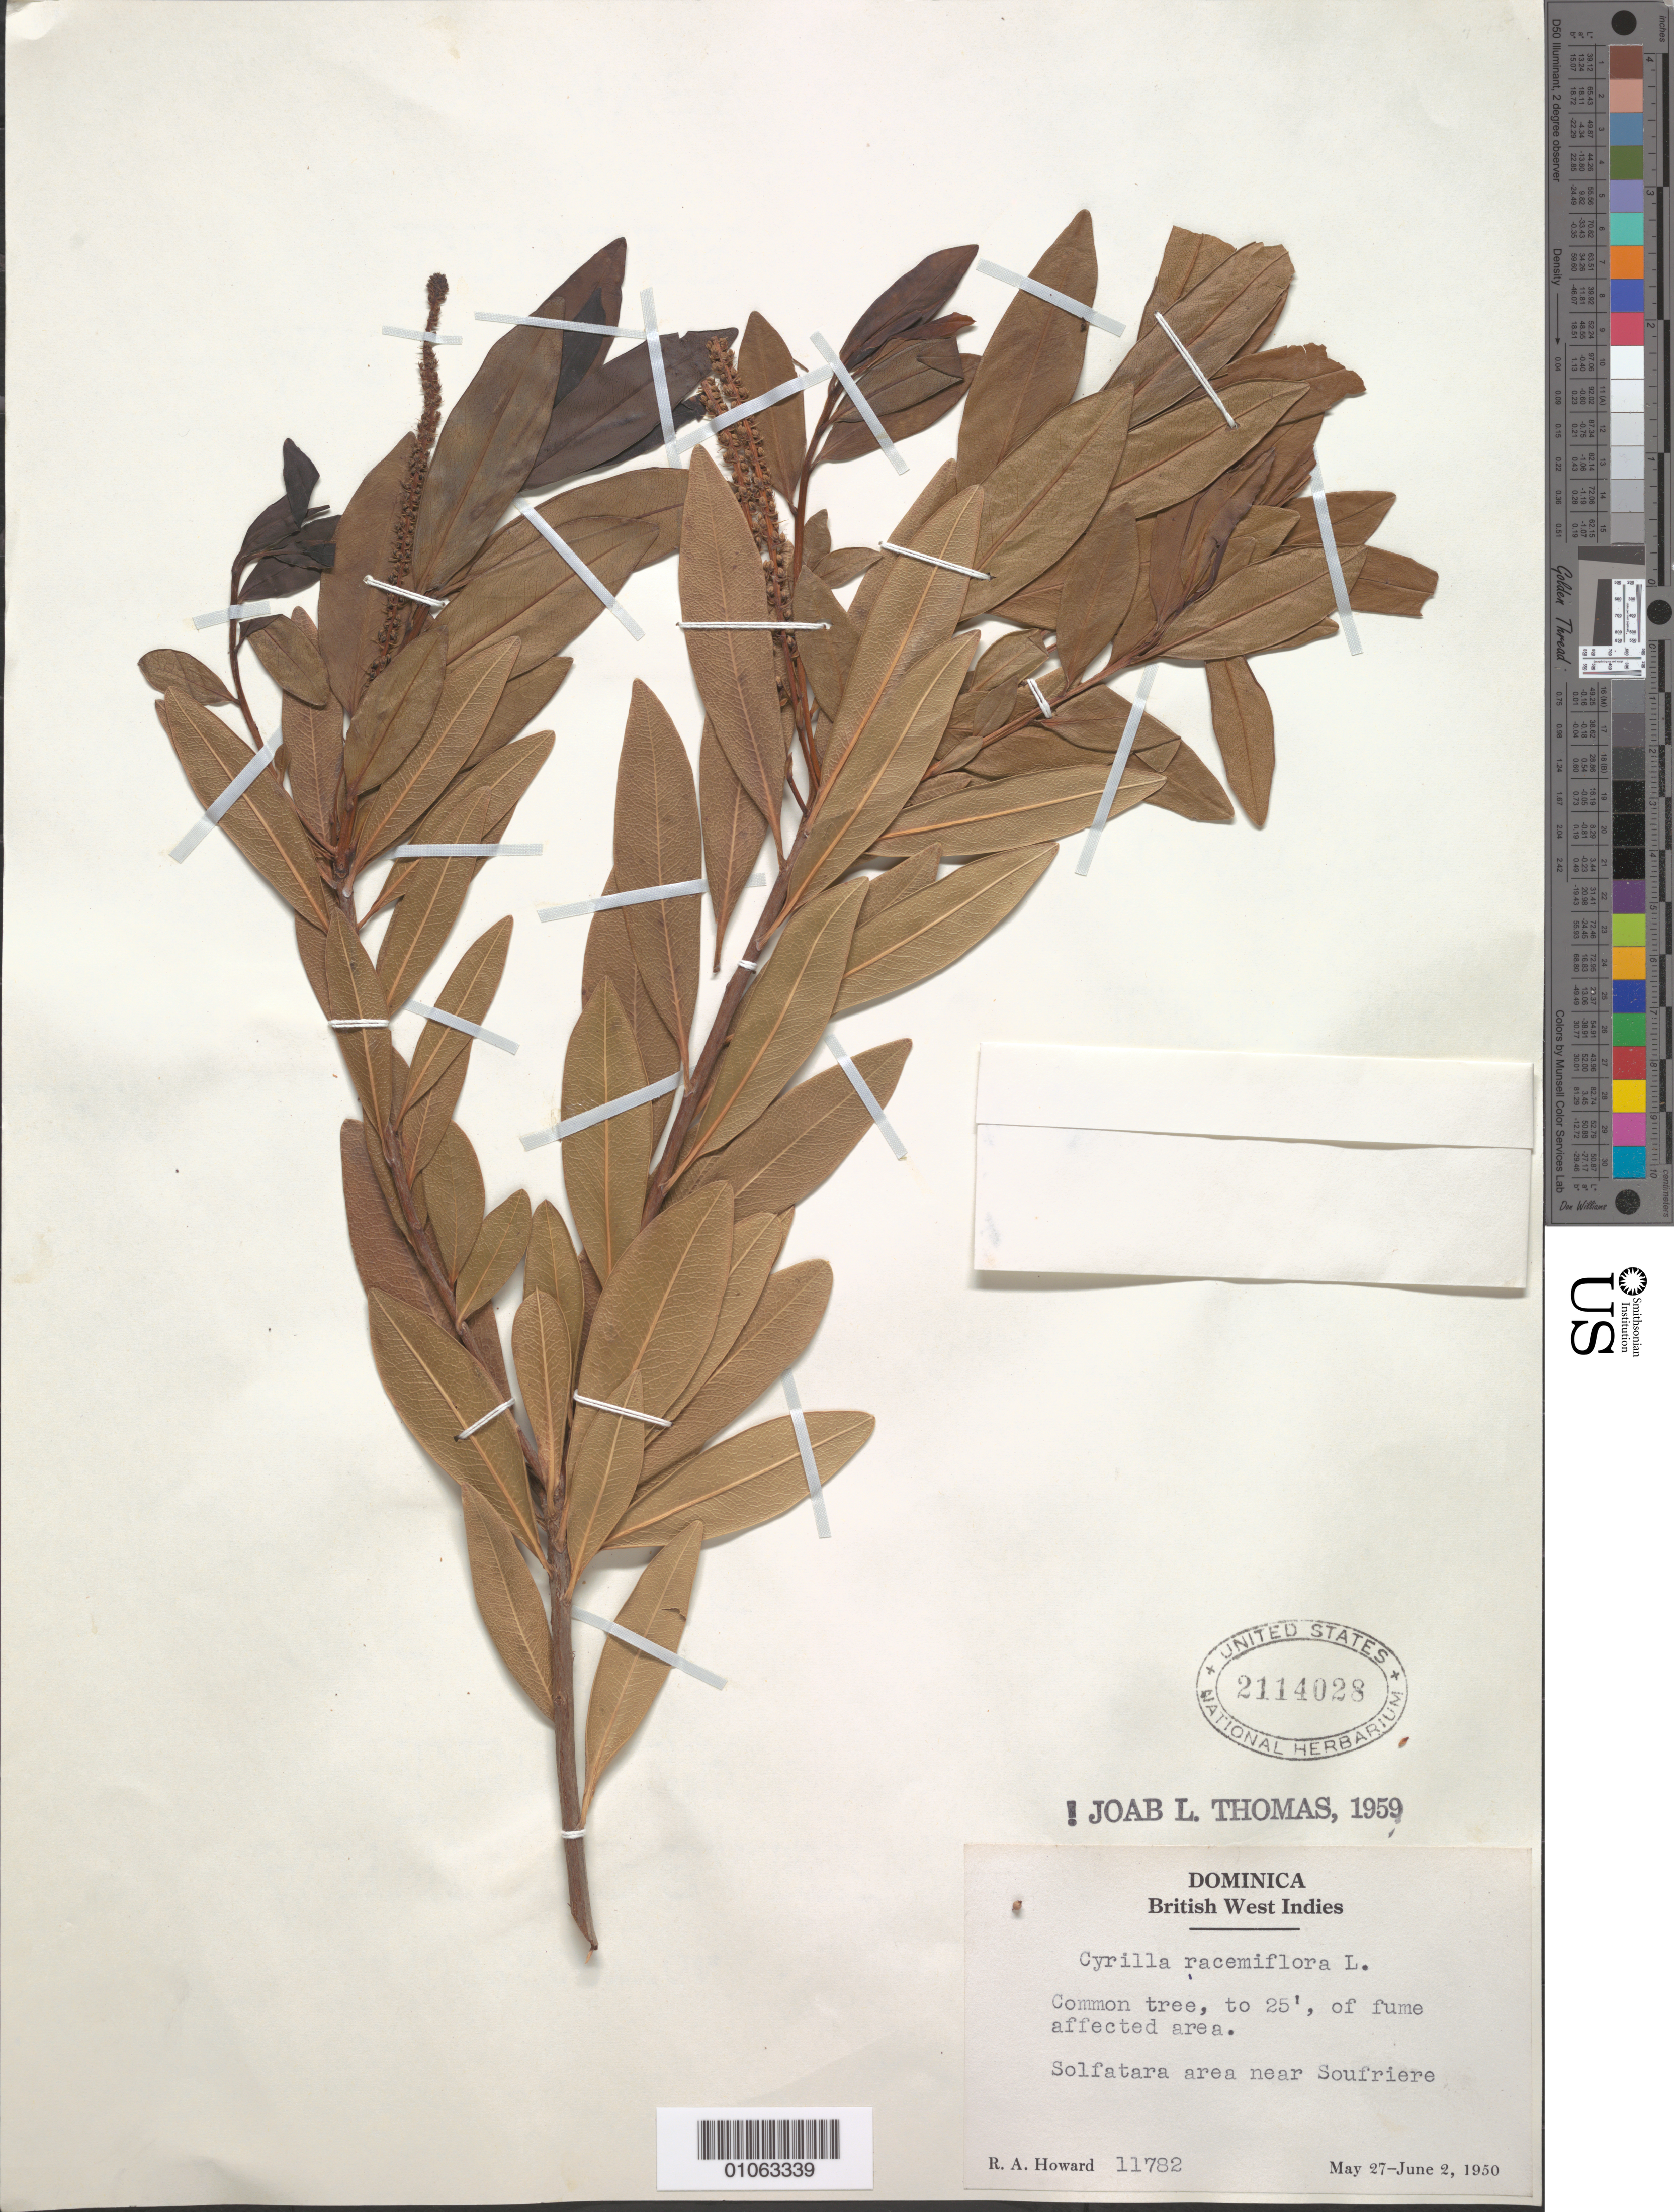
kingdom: Plantae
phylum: Tracheophyta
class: Magnoliopsida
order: Ericales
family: Cyrillaceae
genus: Cyrilla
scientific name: Cyrilla racemiflora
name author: L.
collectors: R. A. Howard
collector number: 11782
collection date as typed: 27 May 1950 to 02 Jun 1950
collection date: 1950-05-27/1950-06-02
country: Dominica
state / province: St. Mark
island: Dominica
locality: Solfatara area near Soufriere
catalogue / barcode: US 2114028